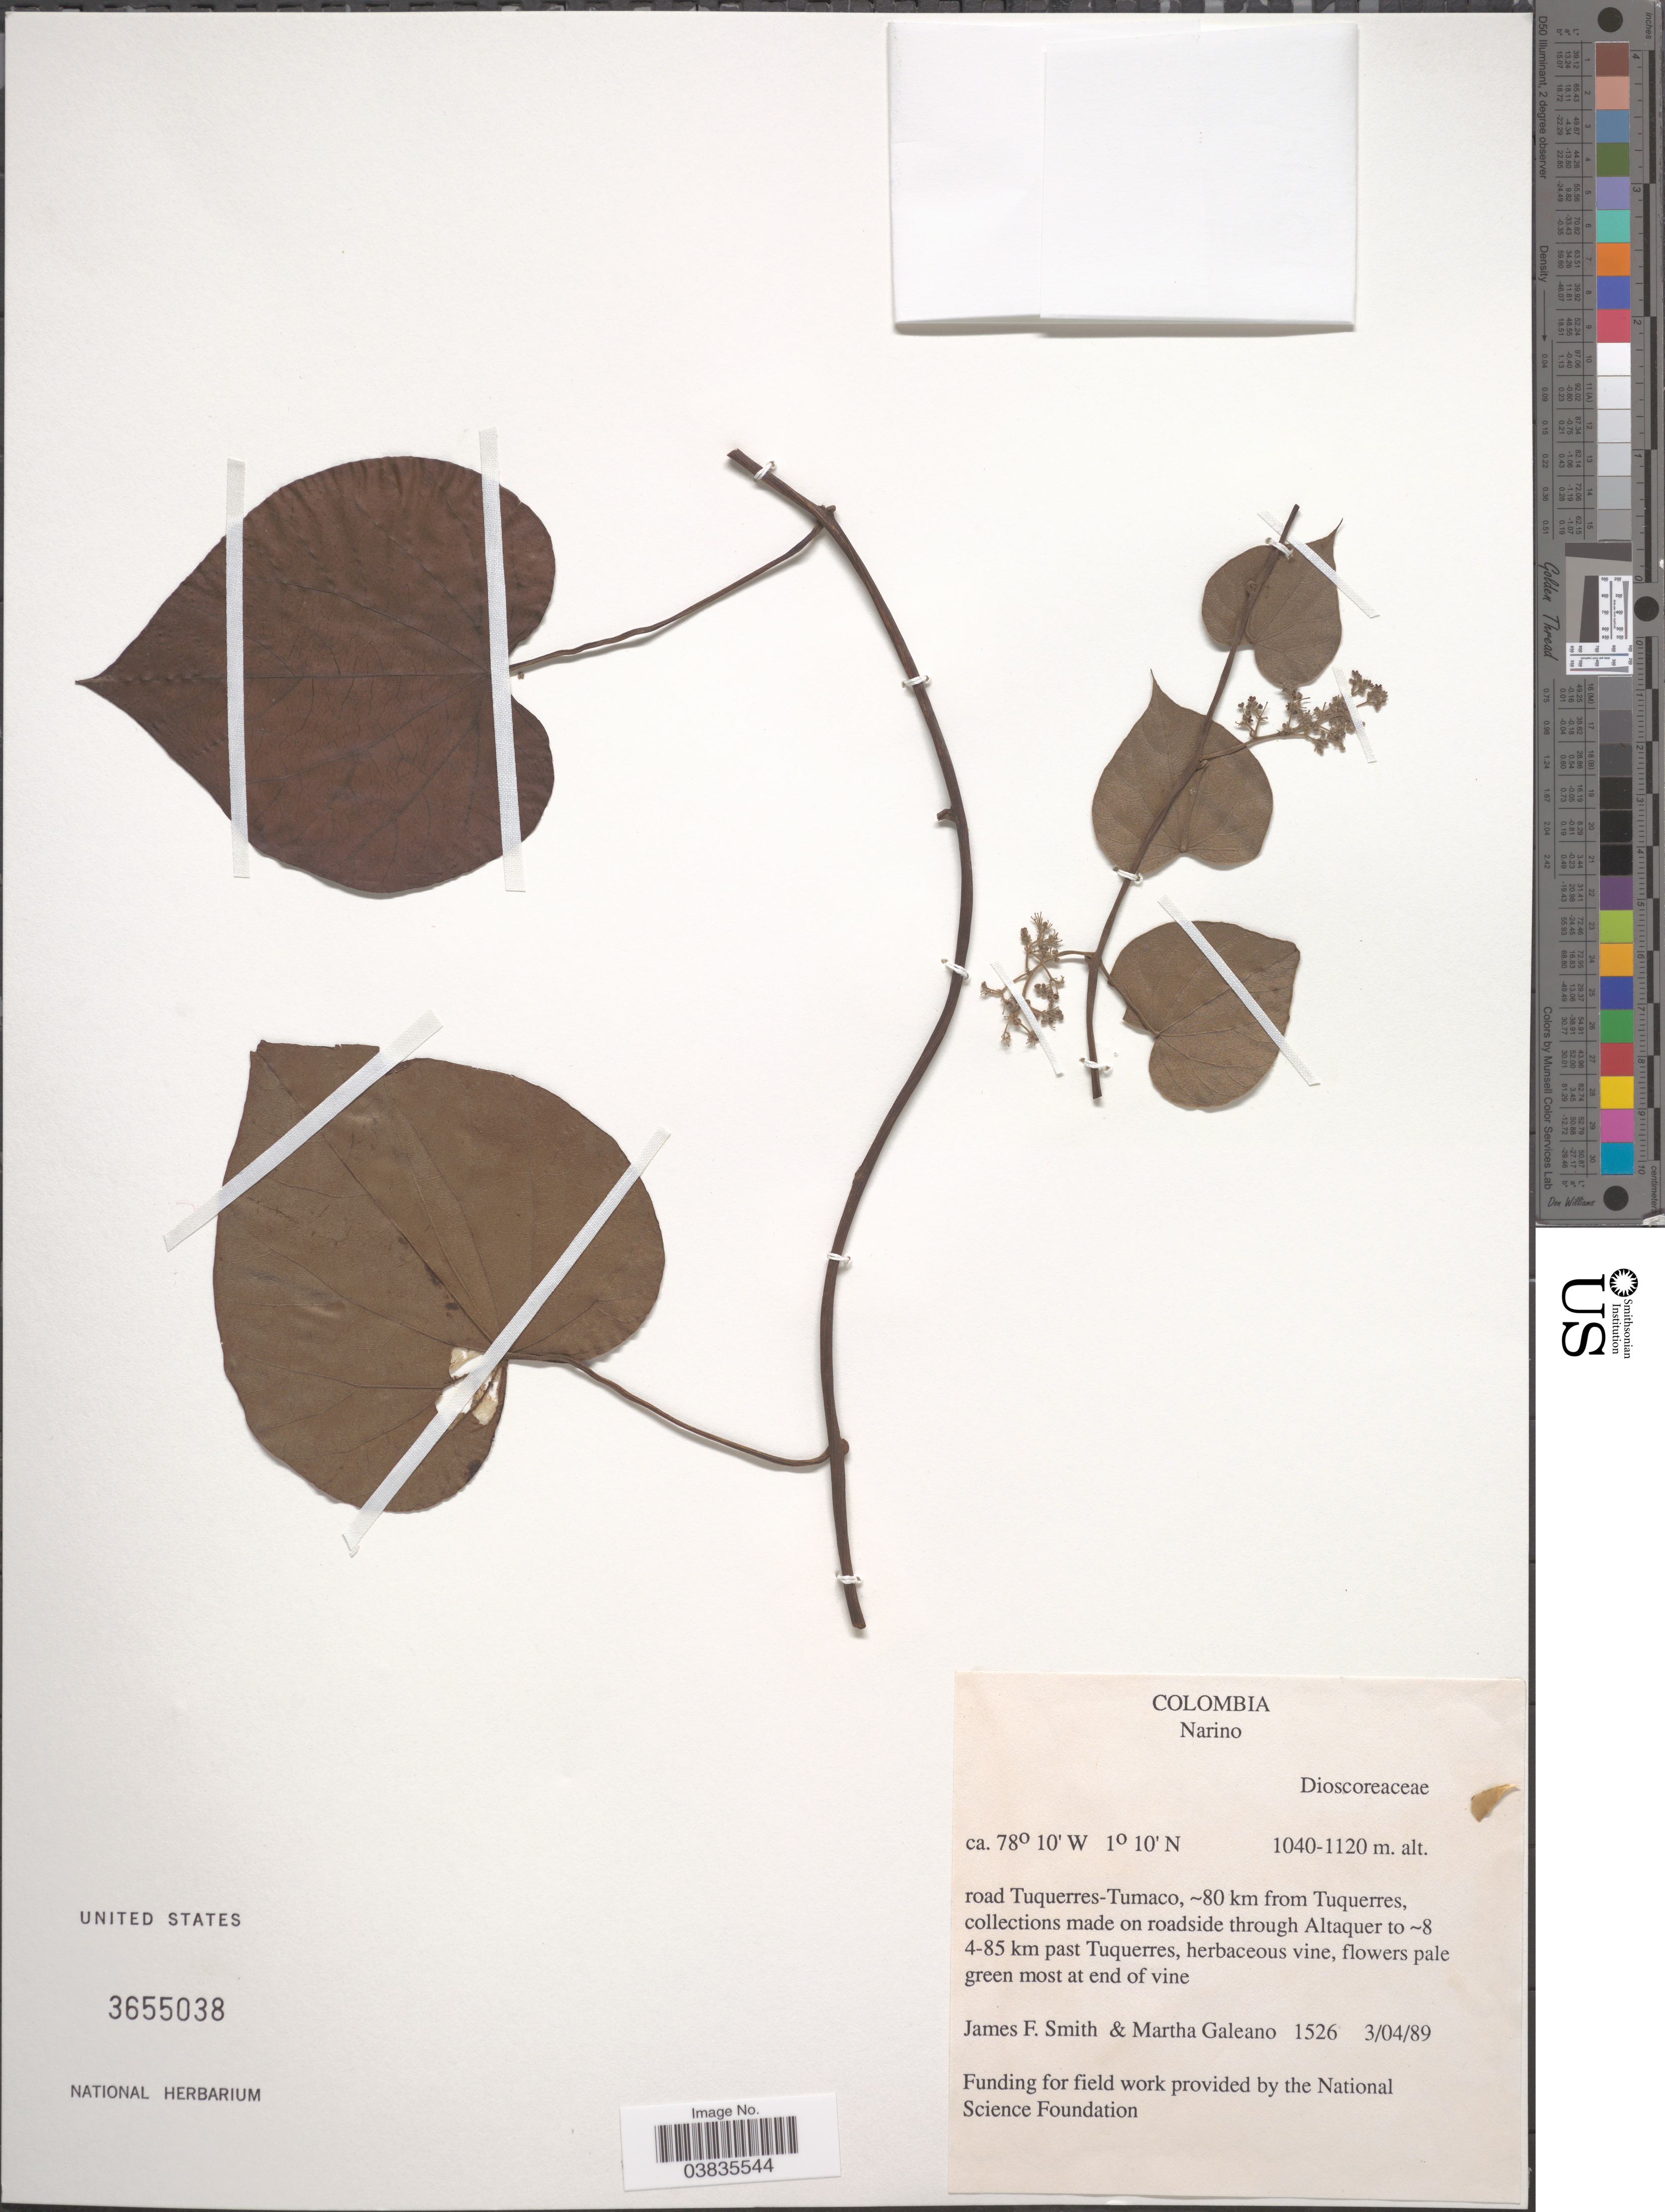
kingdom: Plantae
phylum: Tracheophyta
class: Liliopsida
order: Dioscoreales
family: Dioscoreaceae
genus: Dioscorea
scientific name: Dioscorea sp.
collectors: J. F. Smith & M. Galeano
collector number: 1526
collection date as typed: Transcribed d/m/y: 3/4/89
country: Colombia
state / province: Nariño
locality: Road Tuquerres-Tumaco, ~80 km from Tuquerres, collections made on roadside through Altaquer to ~8 4-85 km past Tuquerres.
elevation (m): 1040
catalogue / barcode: US 3655038